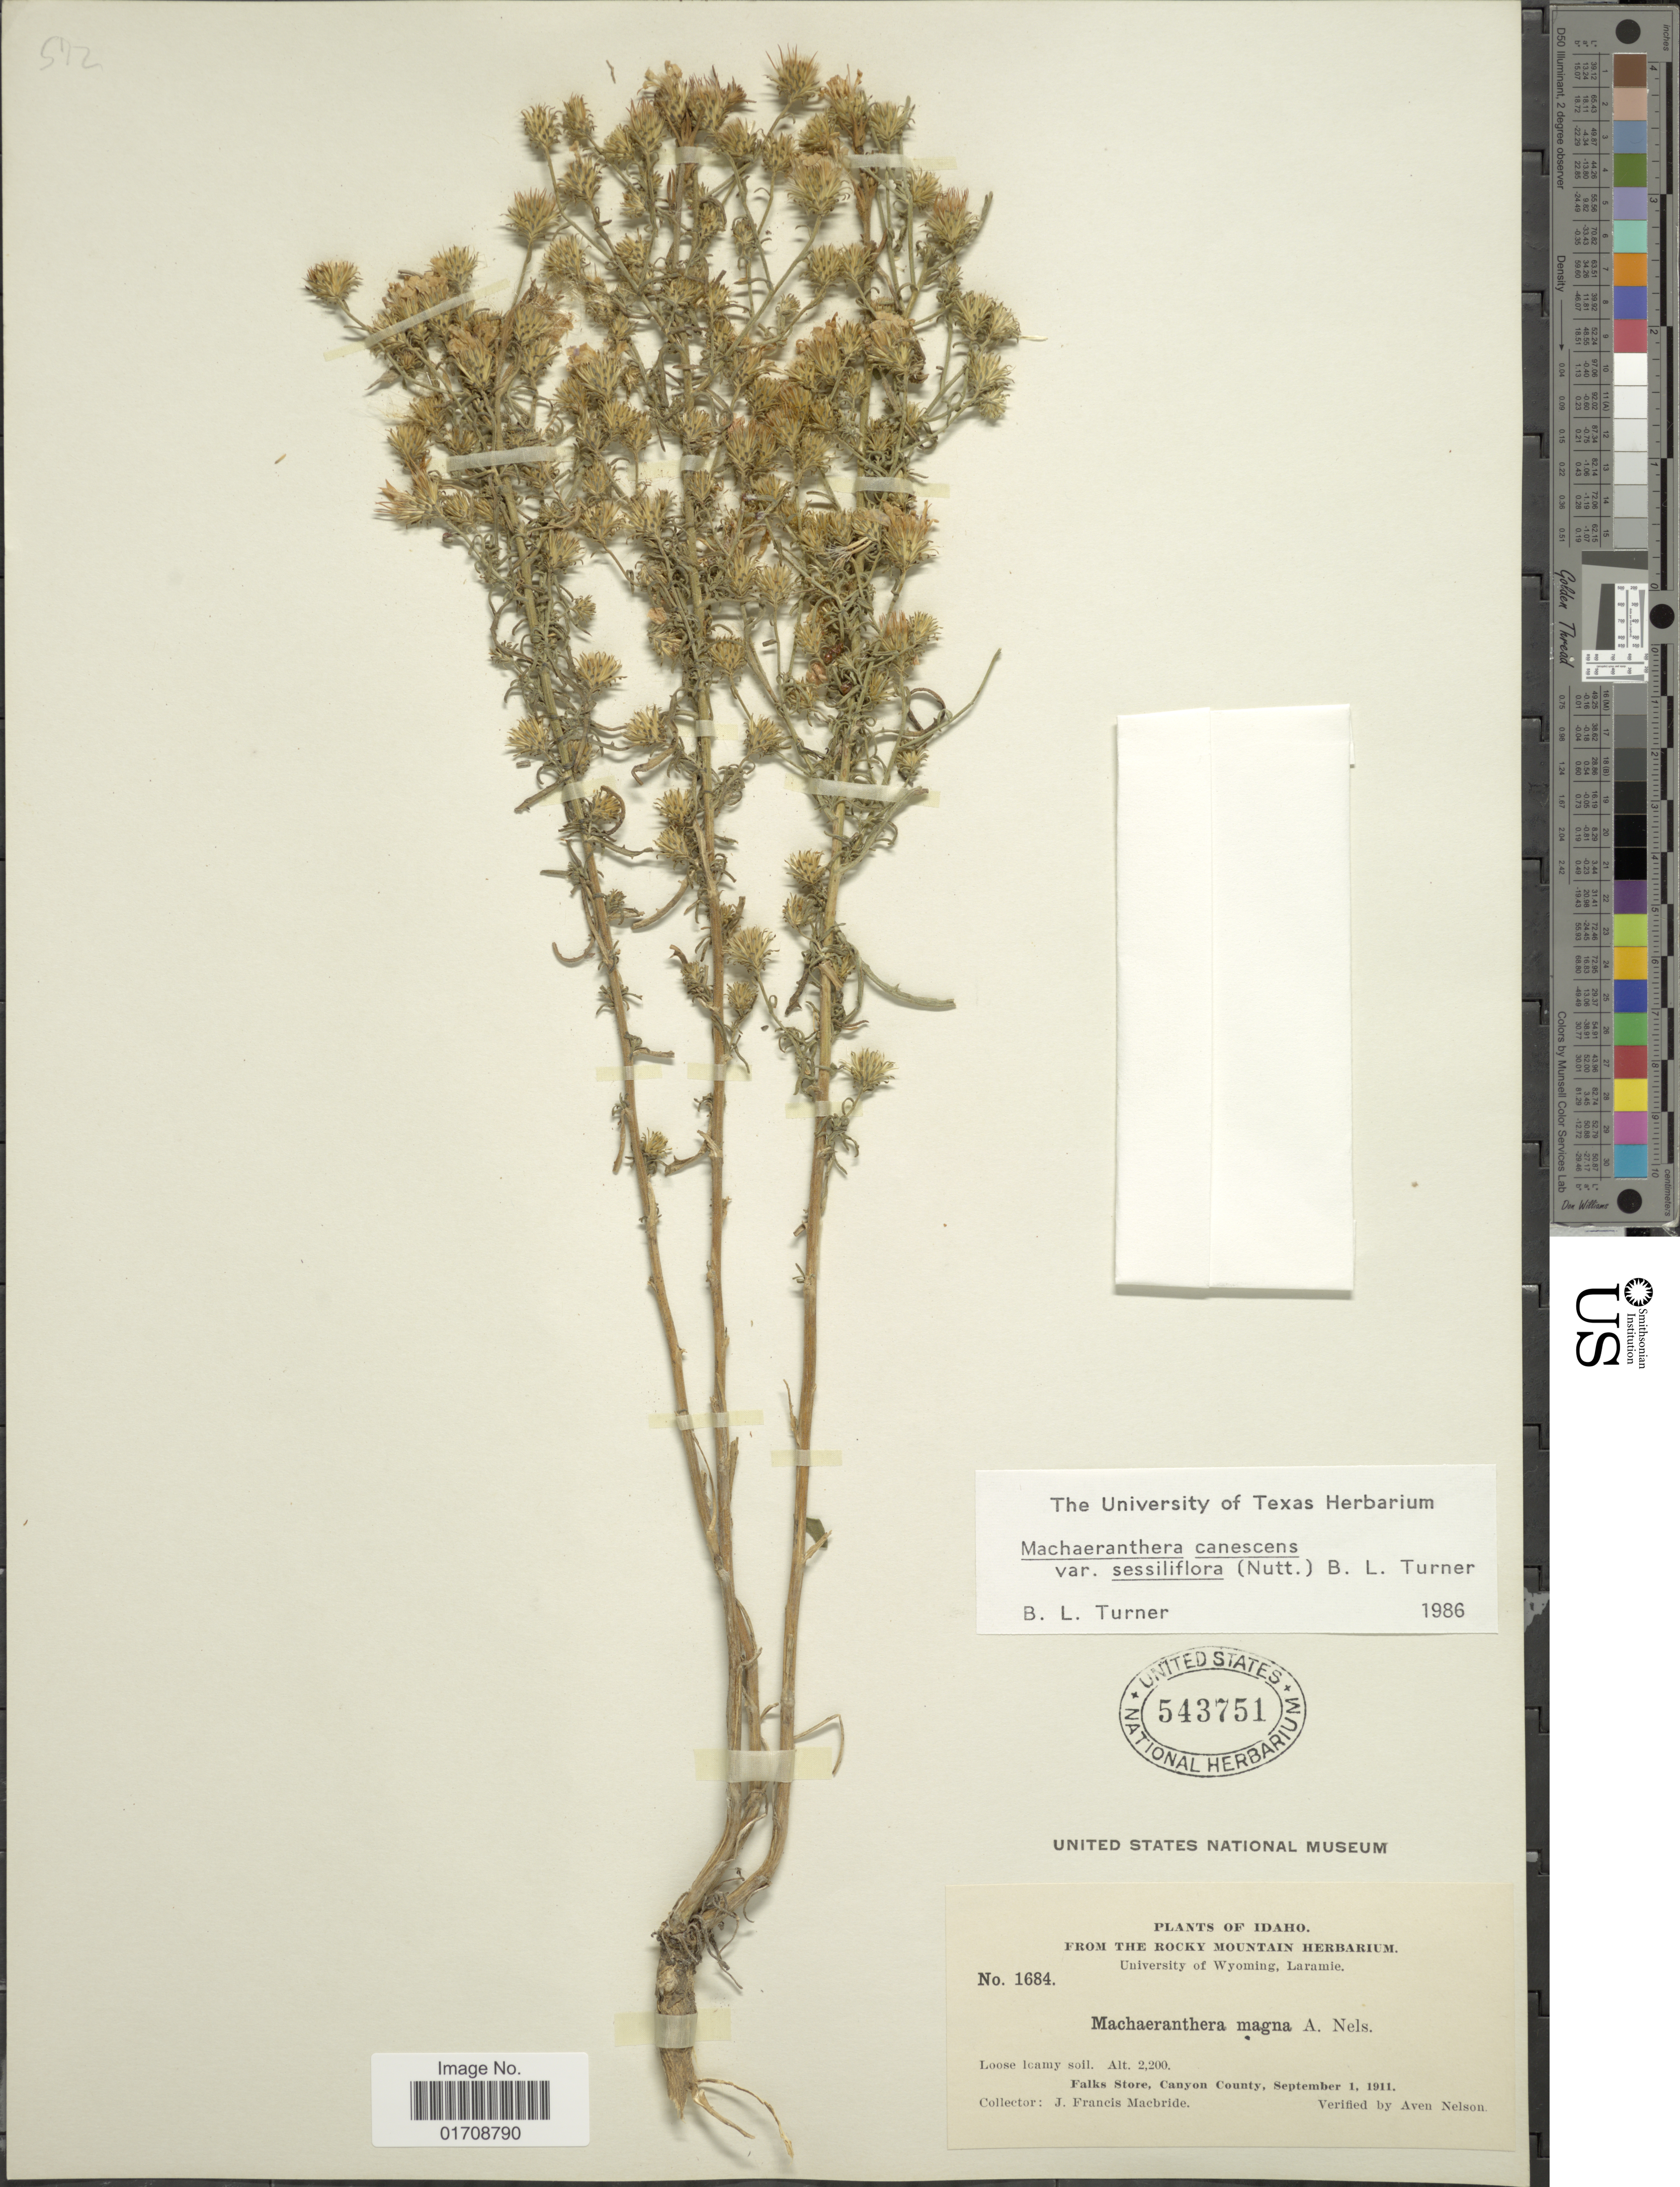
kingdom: Plantae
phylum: Tracheophyta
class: Magnoliopsida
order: Asterales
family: Asteraceae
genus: Machaeranthera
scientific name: Machaeranthera canescens var. sessiliflora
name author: (Nutt.) B.L. Turner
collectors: J. F. Macbride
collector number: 1684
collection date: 1911-09-01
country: United States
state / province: Idaho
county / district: Canyon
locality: Falk's Store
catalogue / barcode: US 543751